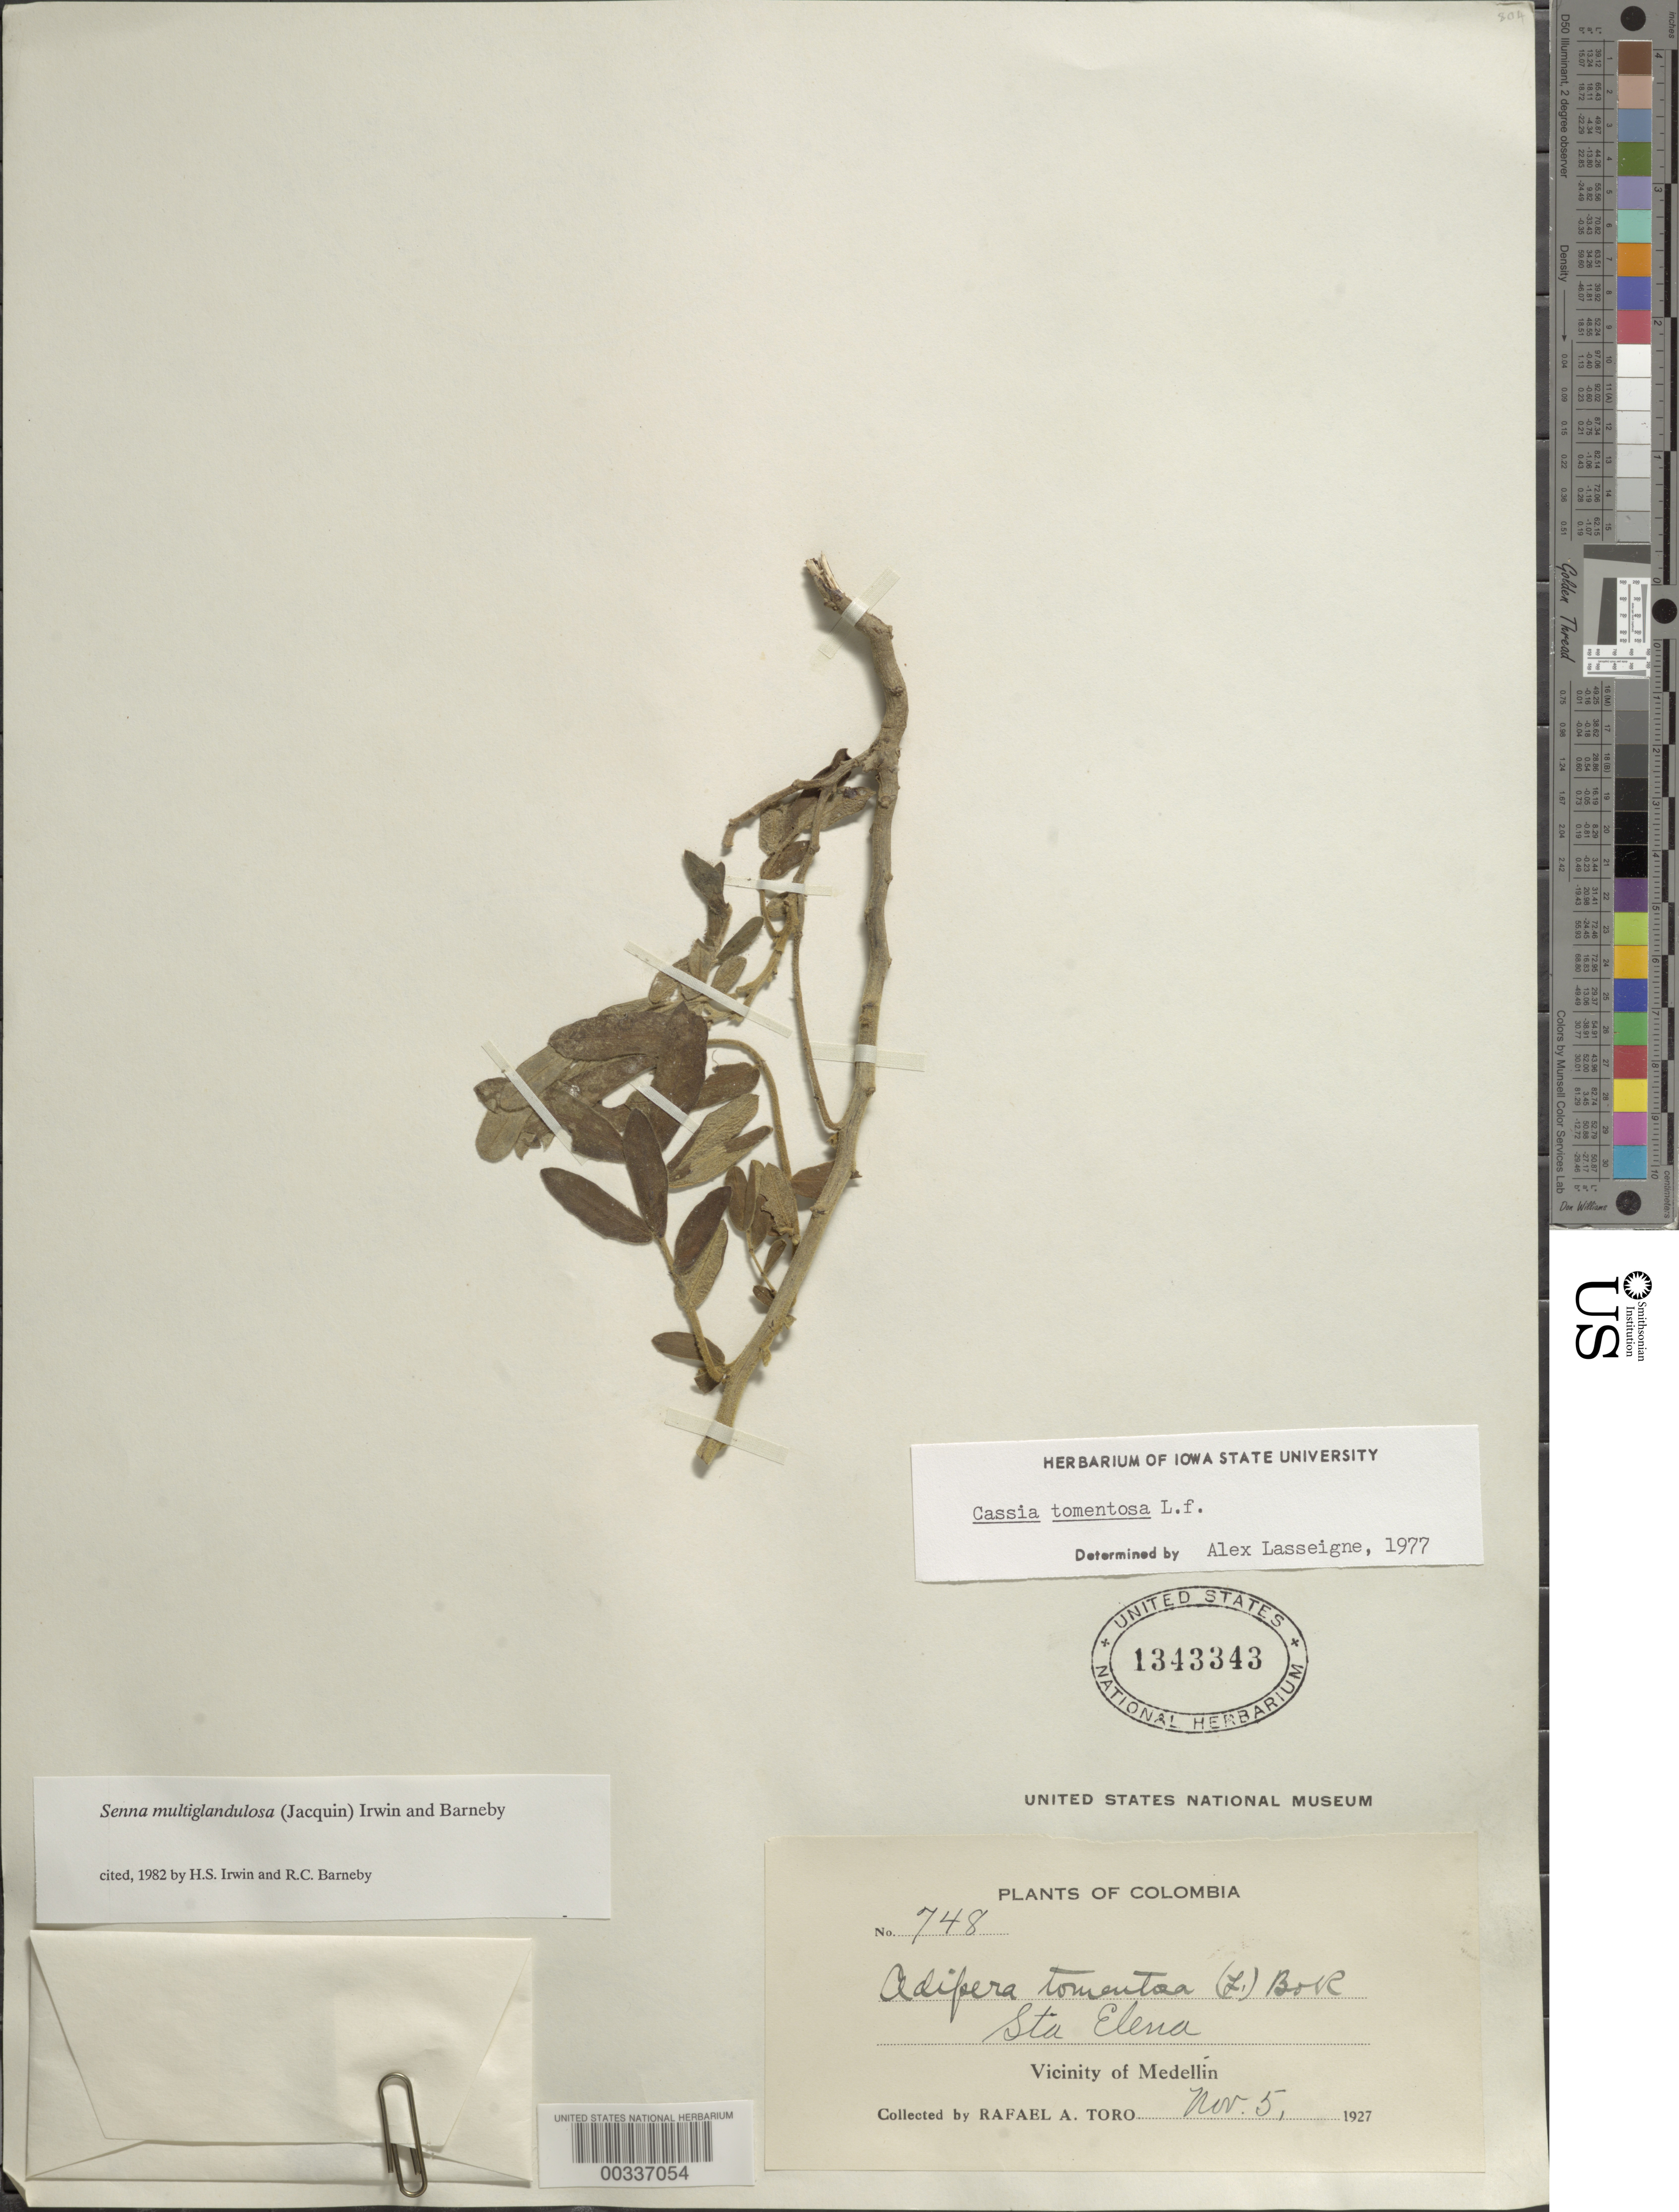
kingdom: Plantae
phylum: Tracheophyta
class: Magnoliopsida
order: Fabales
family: Fabaceae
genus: Senna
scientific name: Senna multiglandulosa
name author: (Jacq.) H.S. Irwin & Barneby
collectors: R. A. Toro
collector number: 748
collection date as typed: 05 Nov 1927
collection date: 1927-11-05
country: Colombia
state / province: Antioquia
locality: Santa Elena; vicinity of Medellin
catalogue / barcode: US 1343343